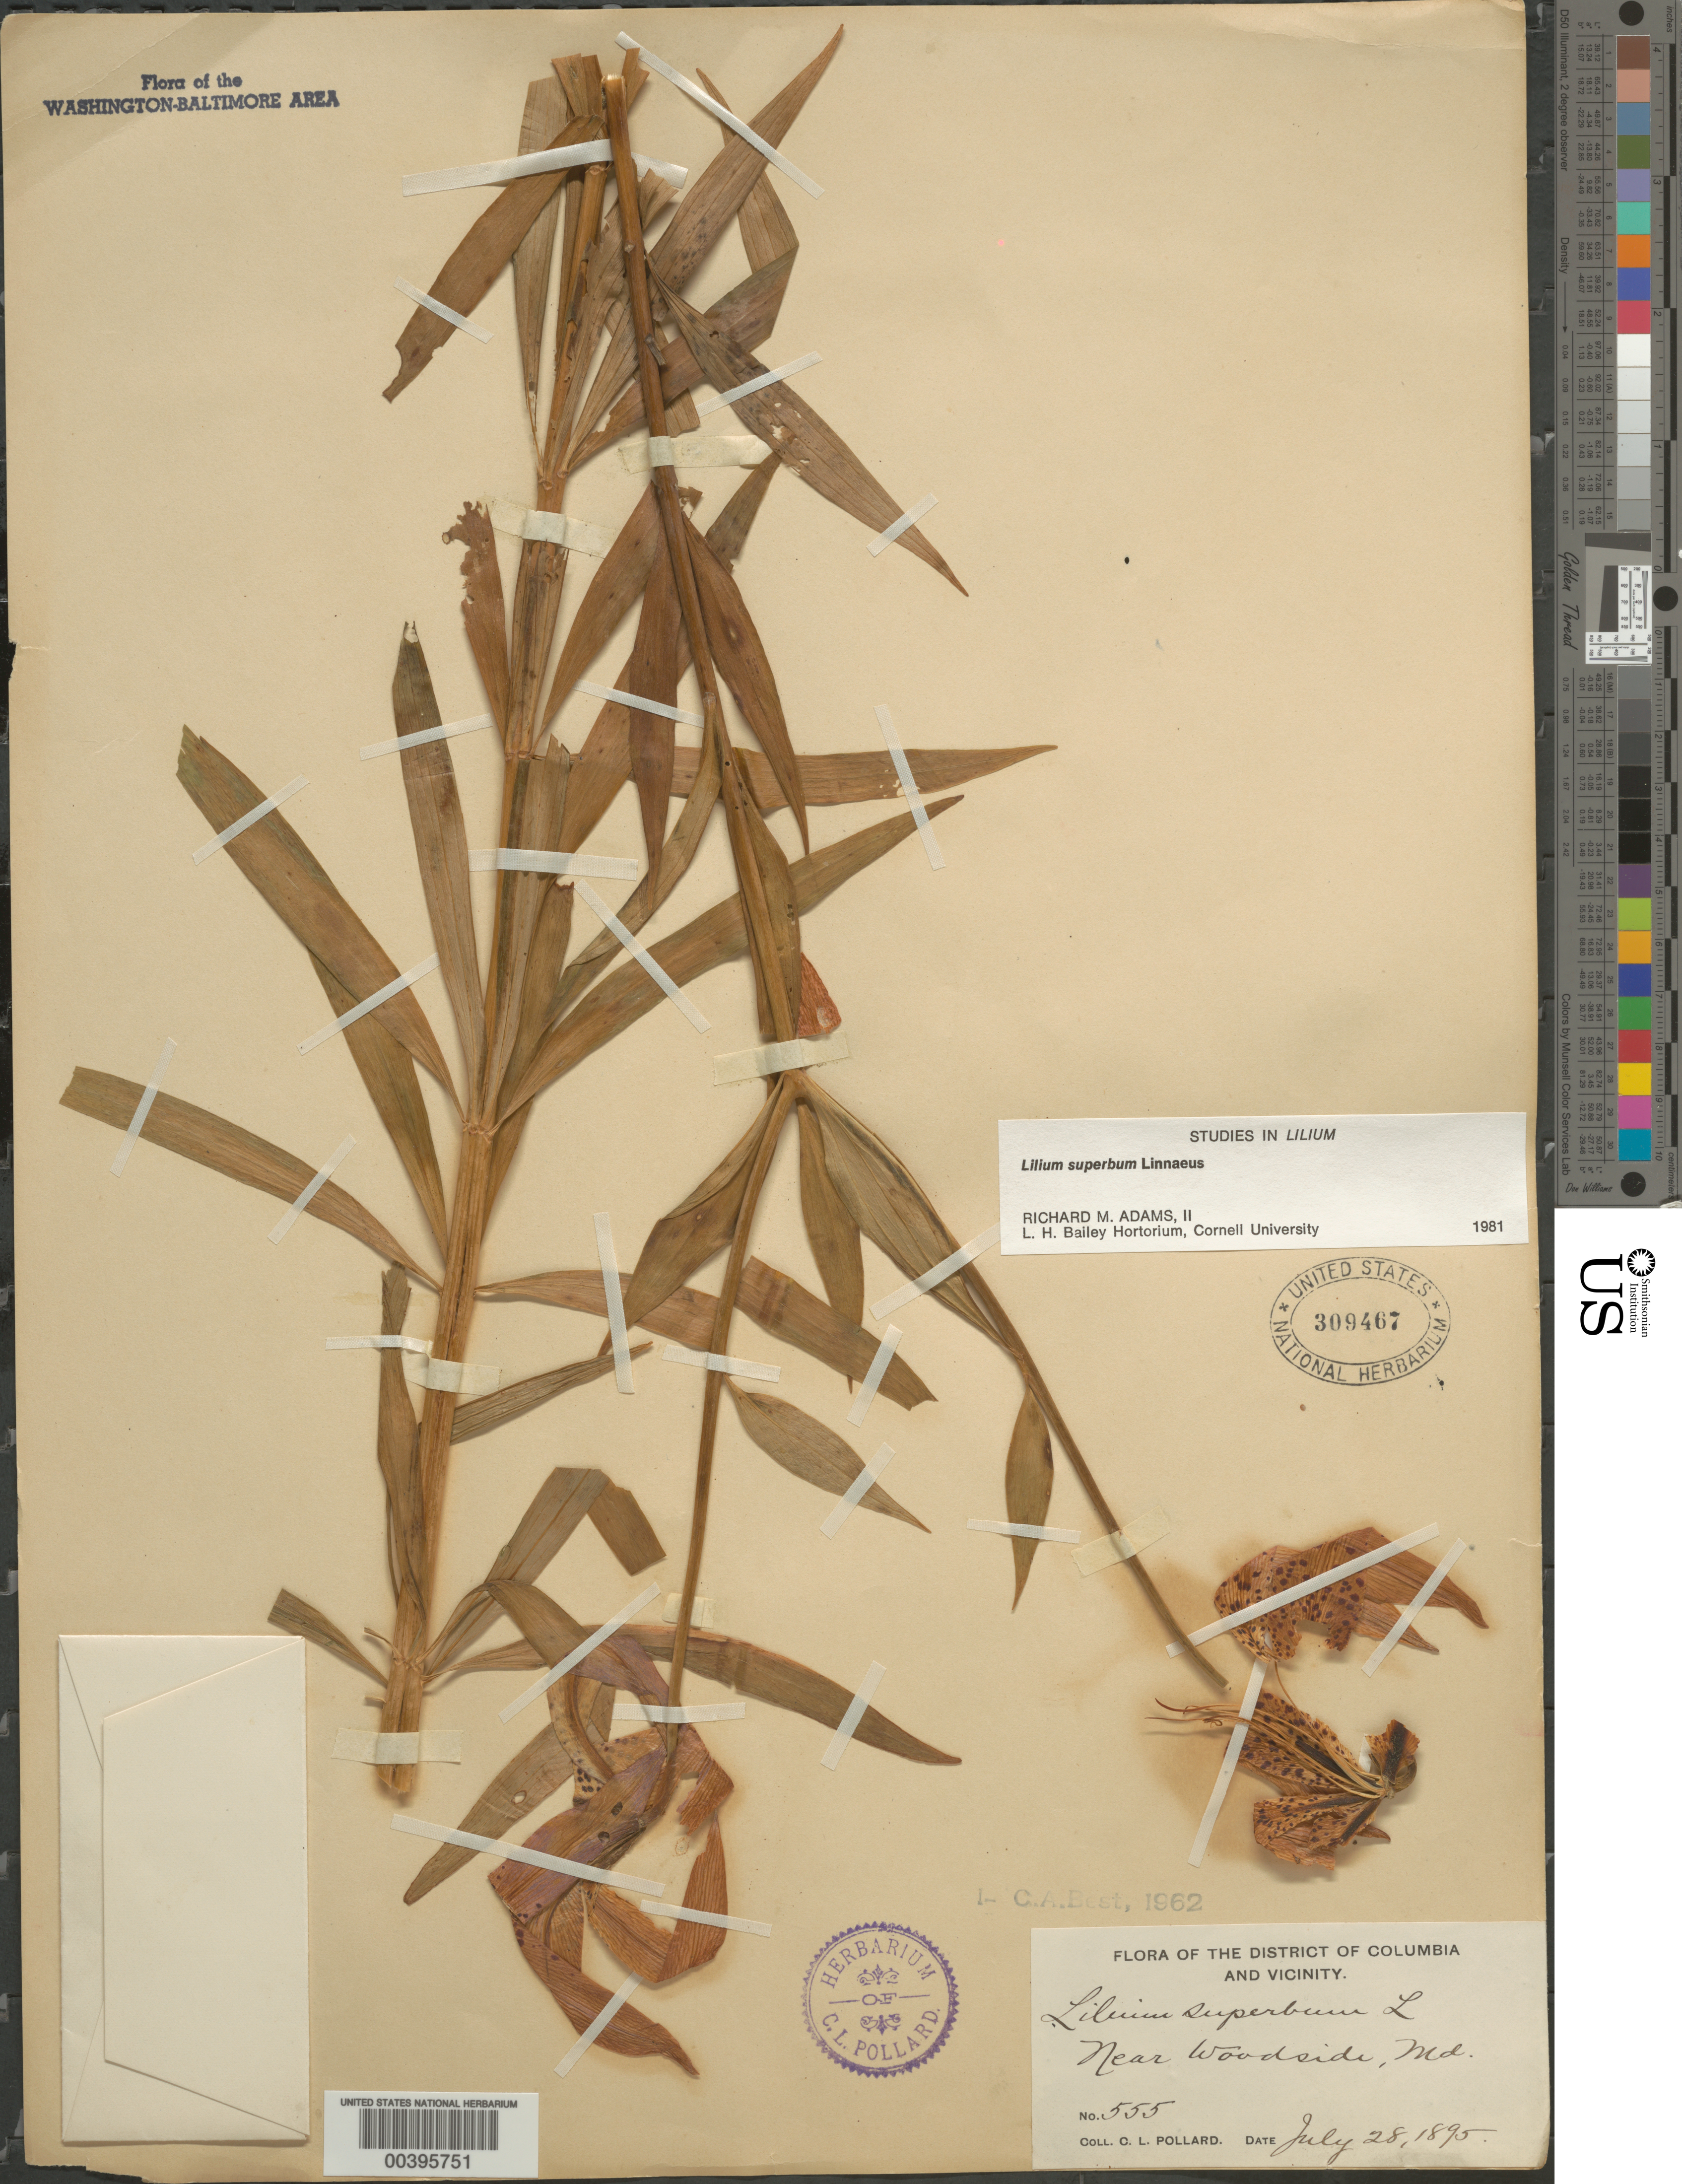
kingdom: Plantae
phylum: Tracheophyta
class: Liliopsida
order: Liliales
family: Liliaceae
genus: Lilium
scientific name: Lilium superbum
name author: L.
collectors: C. L. Pollard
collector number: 555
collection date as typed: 28 Jul 1895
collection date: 1895-07-28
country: United States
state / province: Maryland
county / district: Montgomery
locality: Woodside vicinity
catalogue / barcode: US 309467